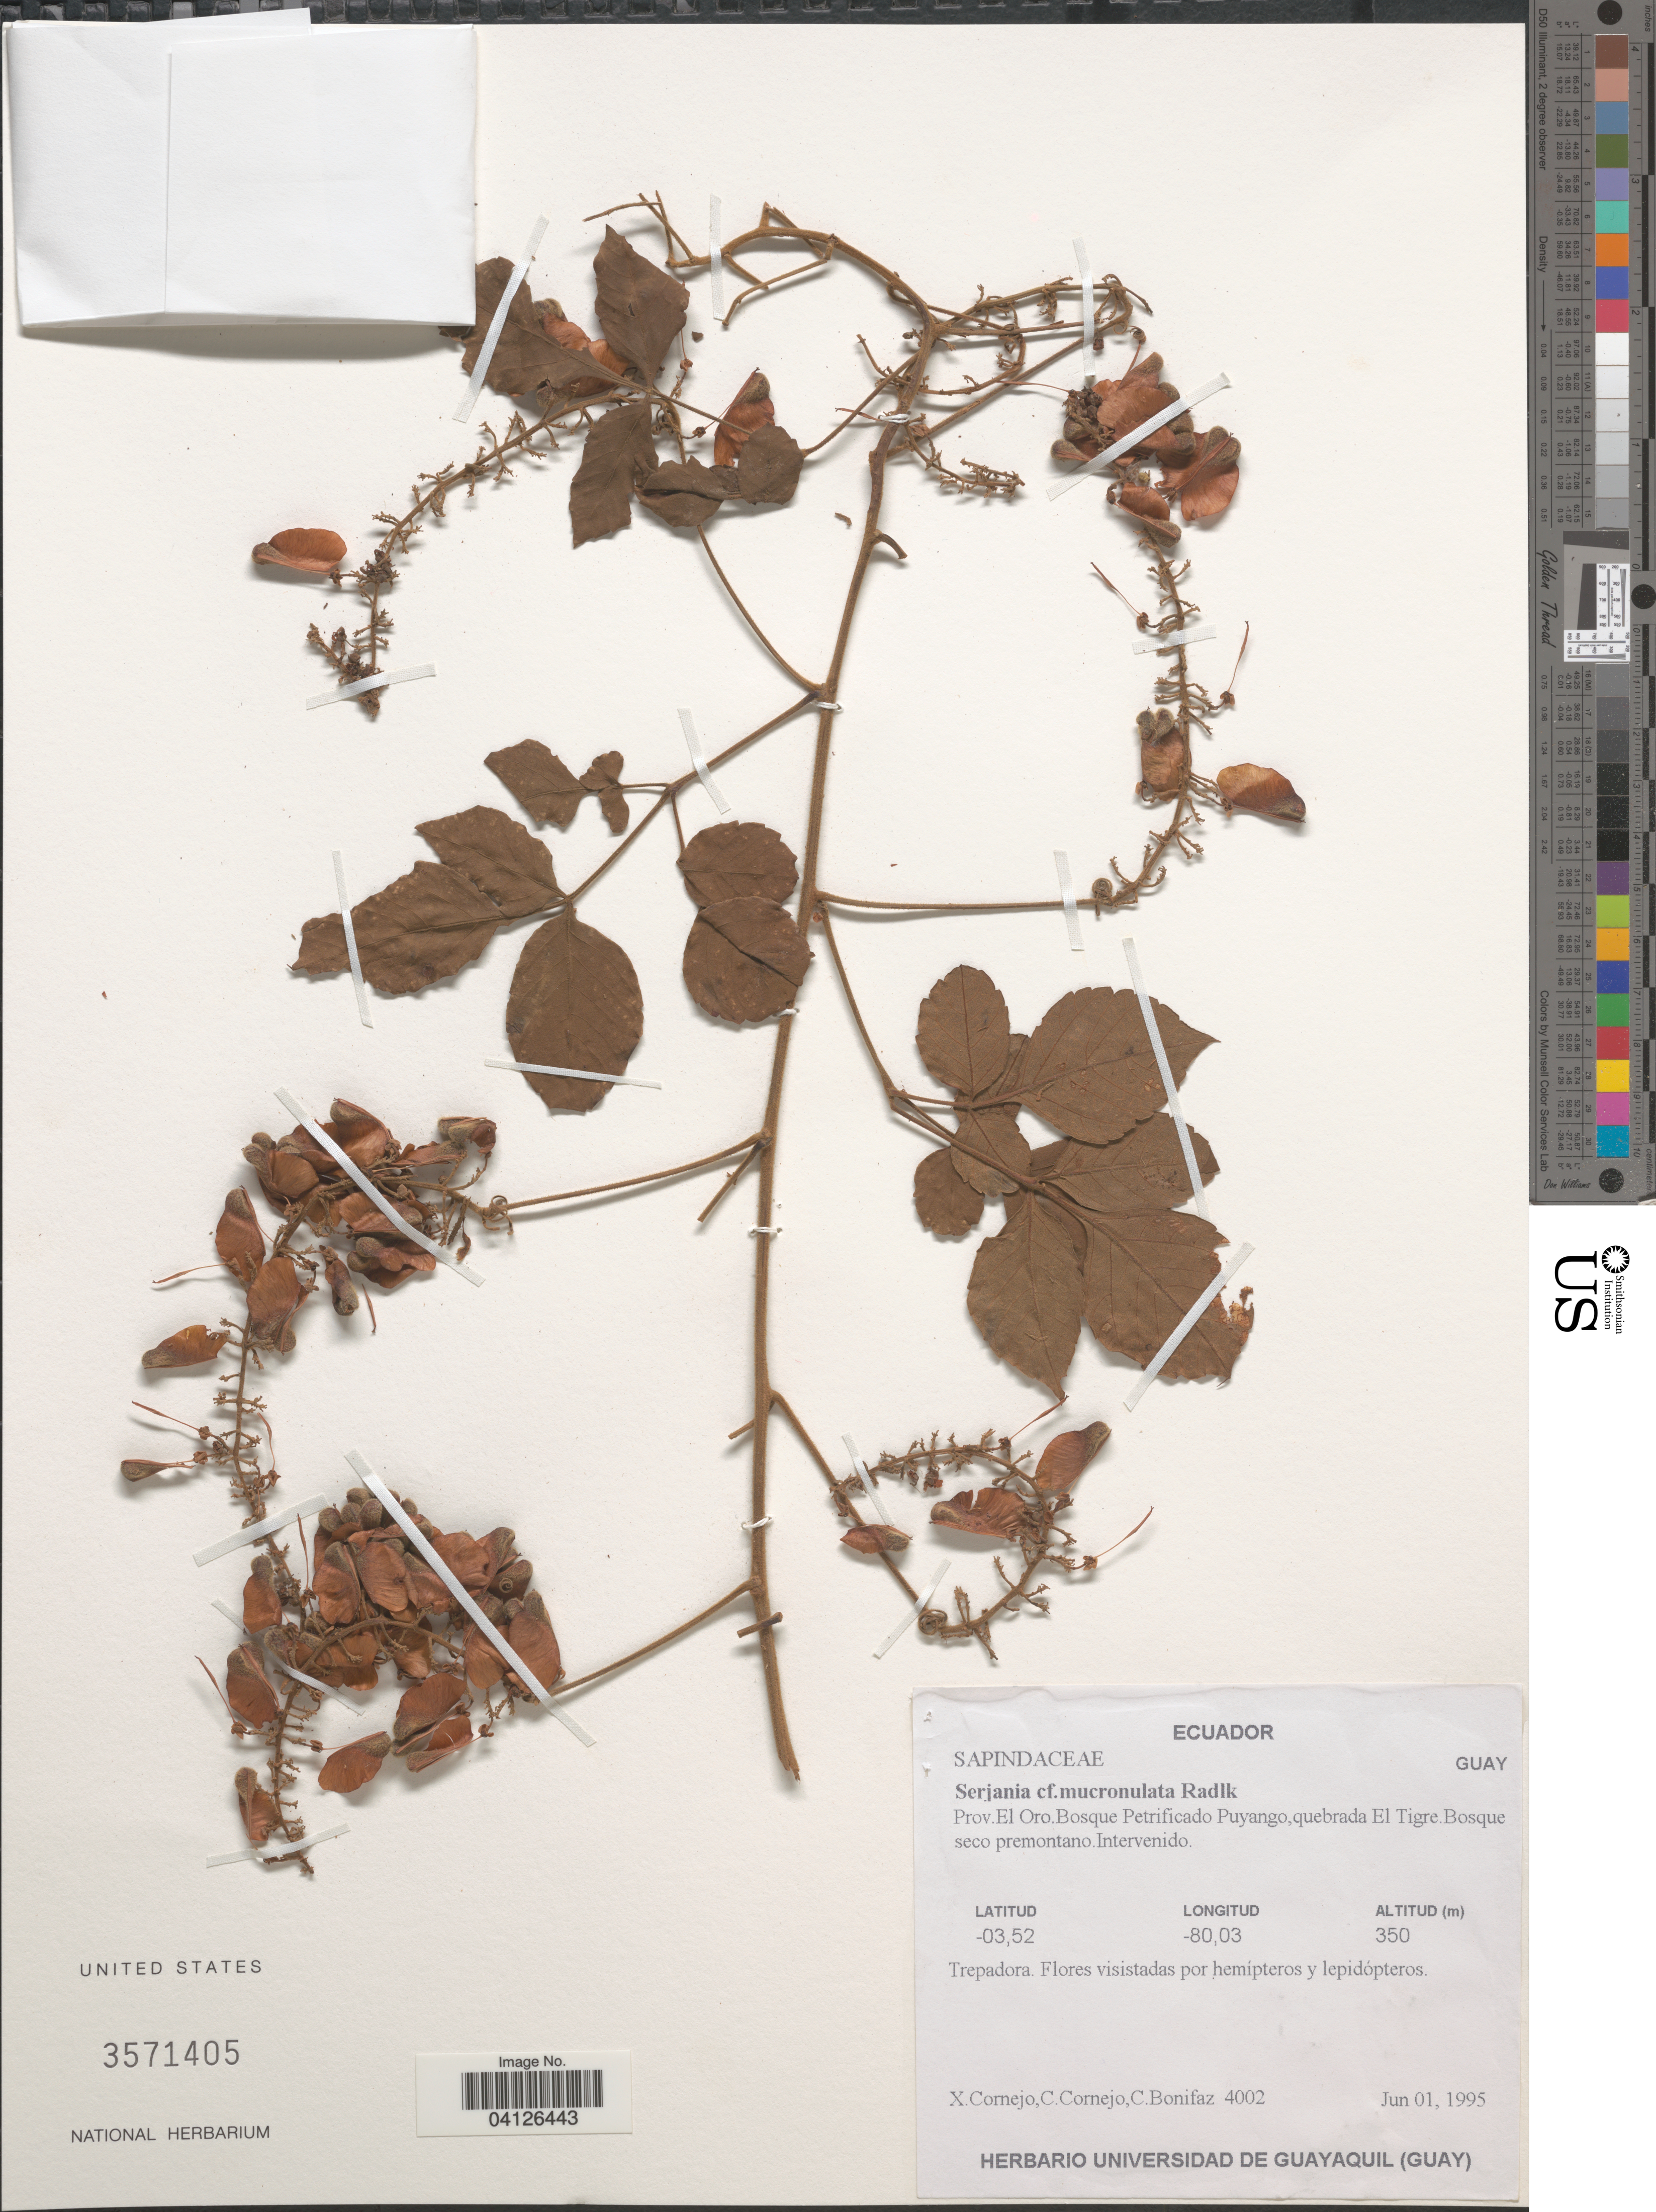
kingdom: Plantae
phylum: Tracheophyta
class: Magnoliopsida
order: Sapindales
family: Sapindaceae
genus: Serjania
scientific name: Serjania mucronulata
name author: Radlk.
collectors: X. F. Cornejo, C. Cornejo & C. Bonifaz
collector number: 4002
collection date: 1995-06-01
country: Ecuador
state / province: El Oro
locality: Bosque Petrificado Puyango, quebrada El Tigre.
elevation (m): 350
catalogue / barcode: US 3571405